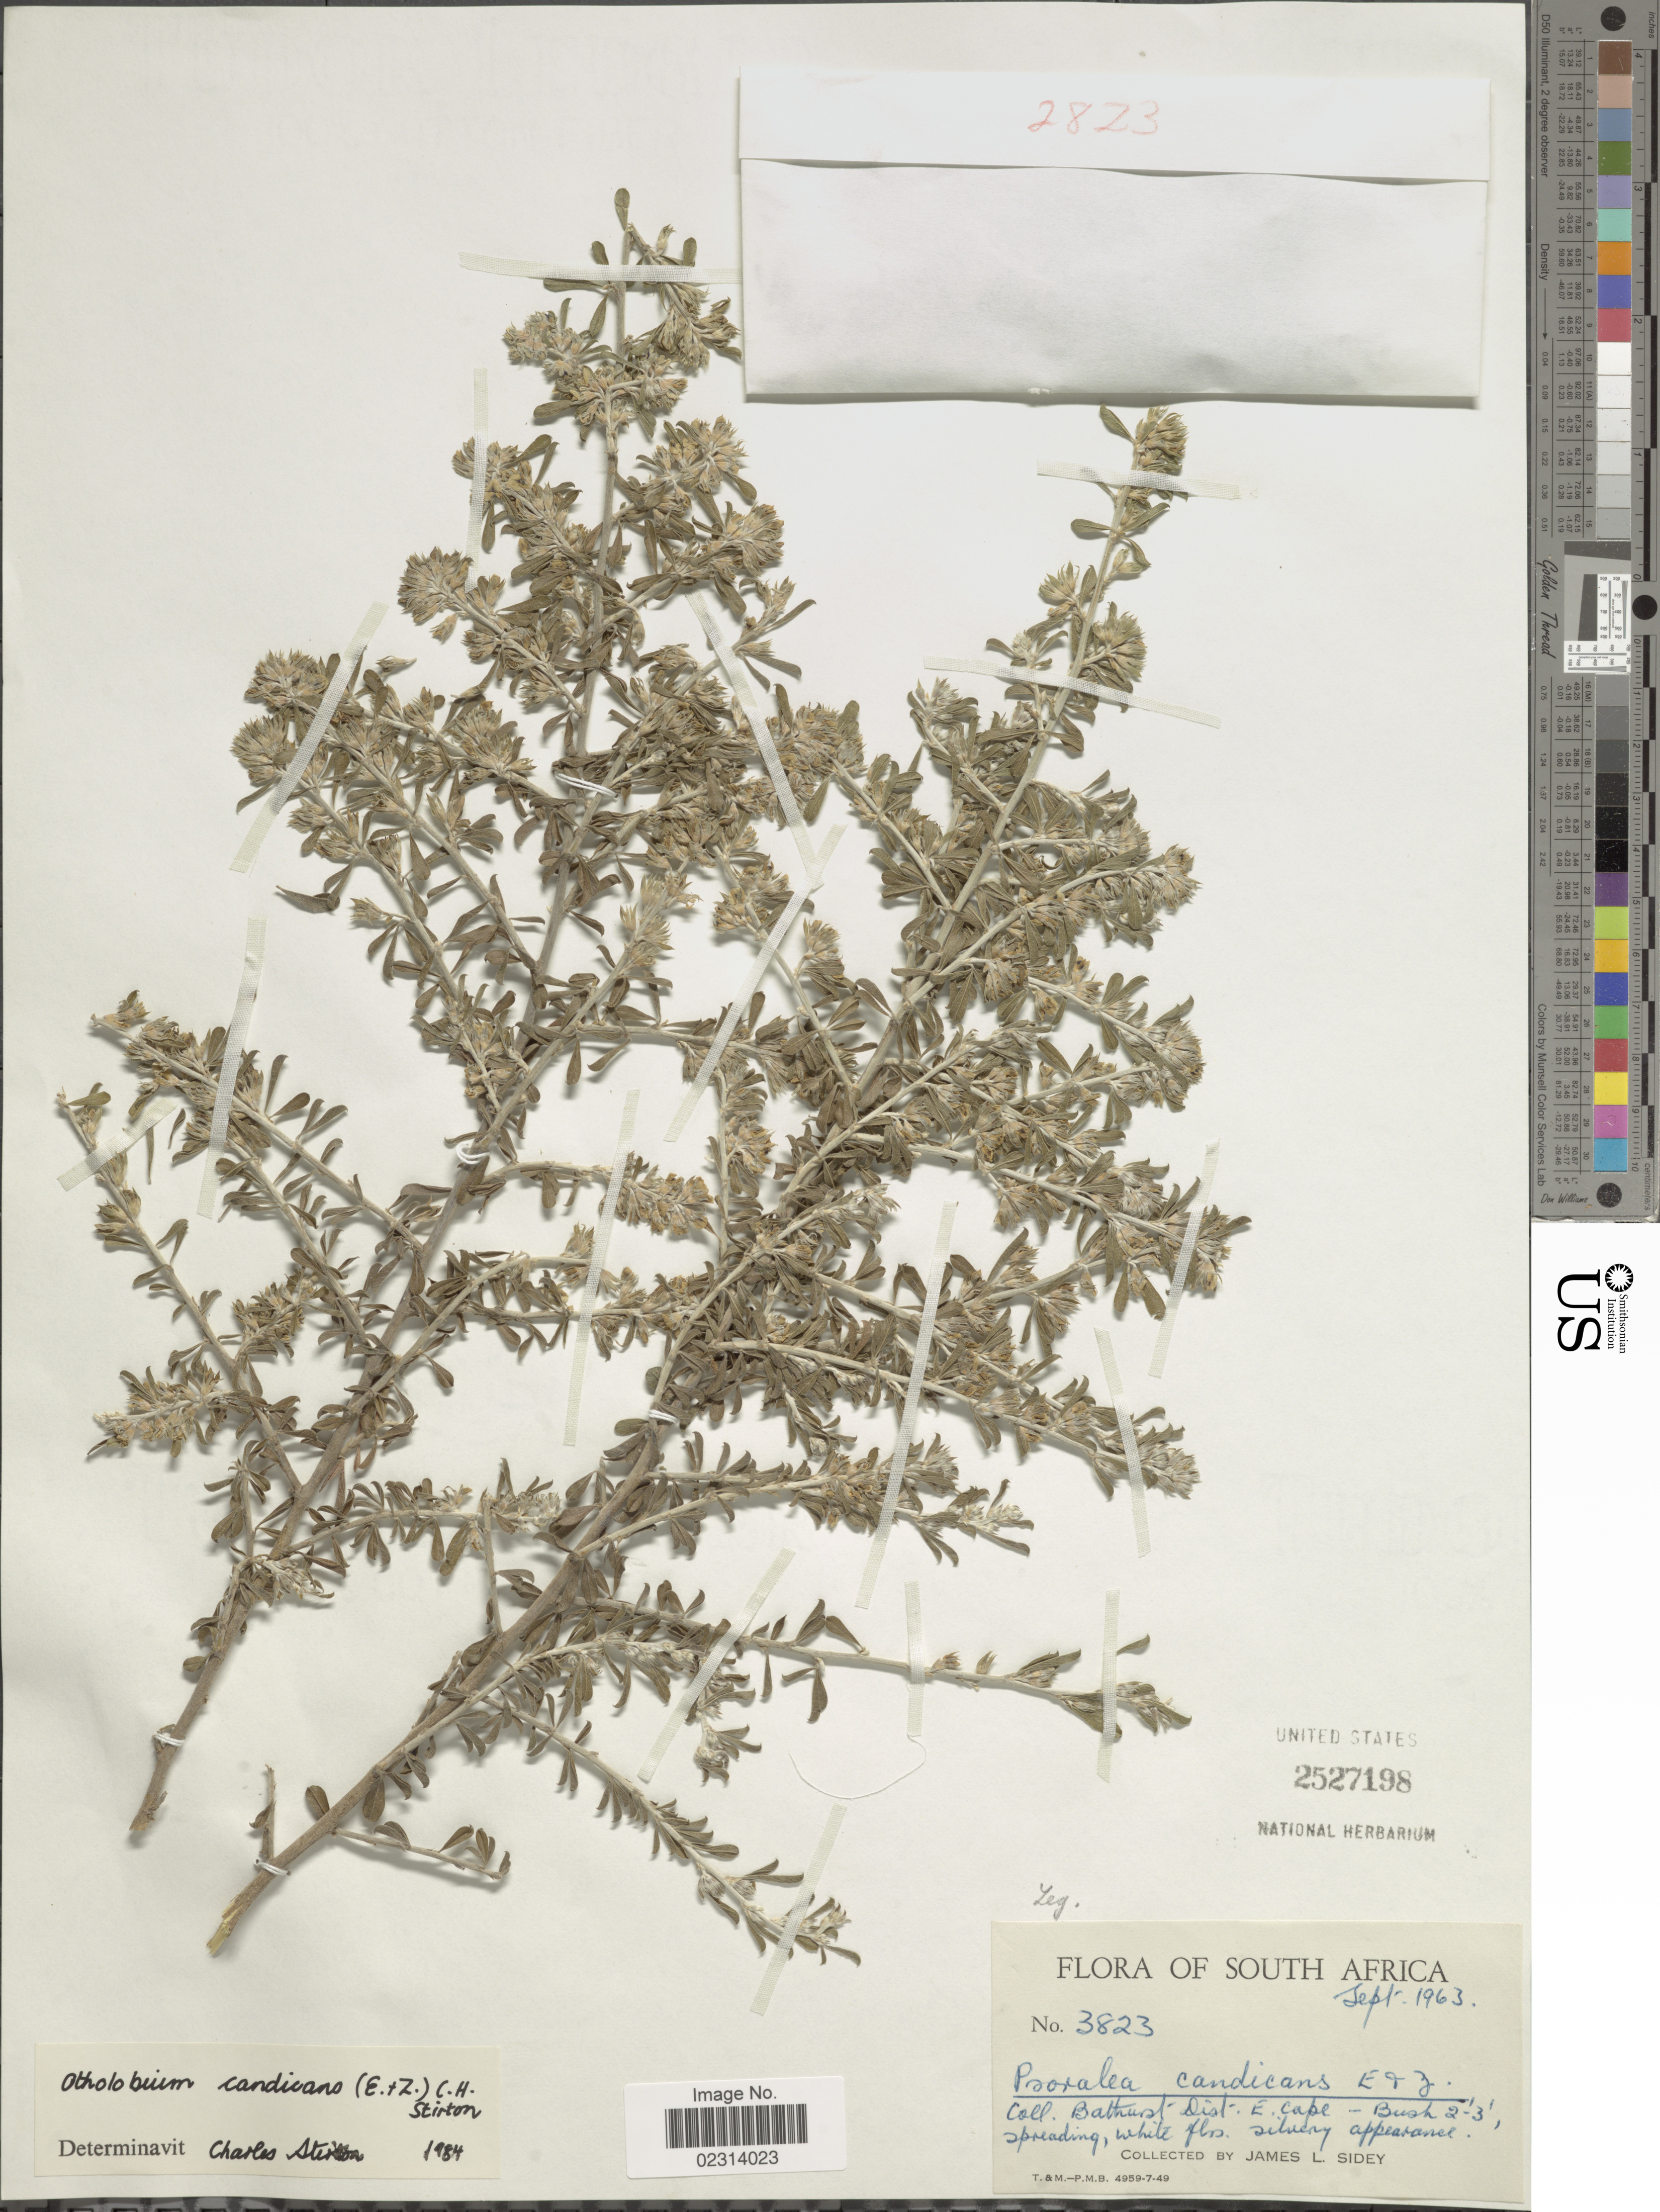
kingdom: Plantae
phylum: Tracheophyta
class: Magnoliopsida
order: Fabales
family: Fabaceae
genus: Otholobium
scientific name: Otholobium candicans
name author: (Eckl. & Zeyh.) C.H. Stirt.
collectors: J. L. Sidey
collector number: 3823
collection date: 1963-09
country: South Africa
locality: Bathrust Dist. E Cape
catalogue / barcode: US 2527198